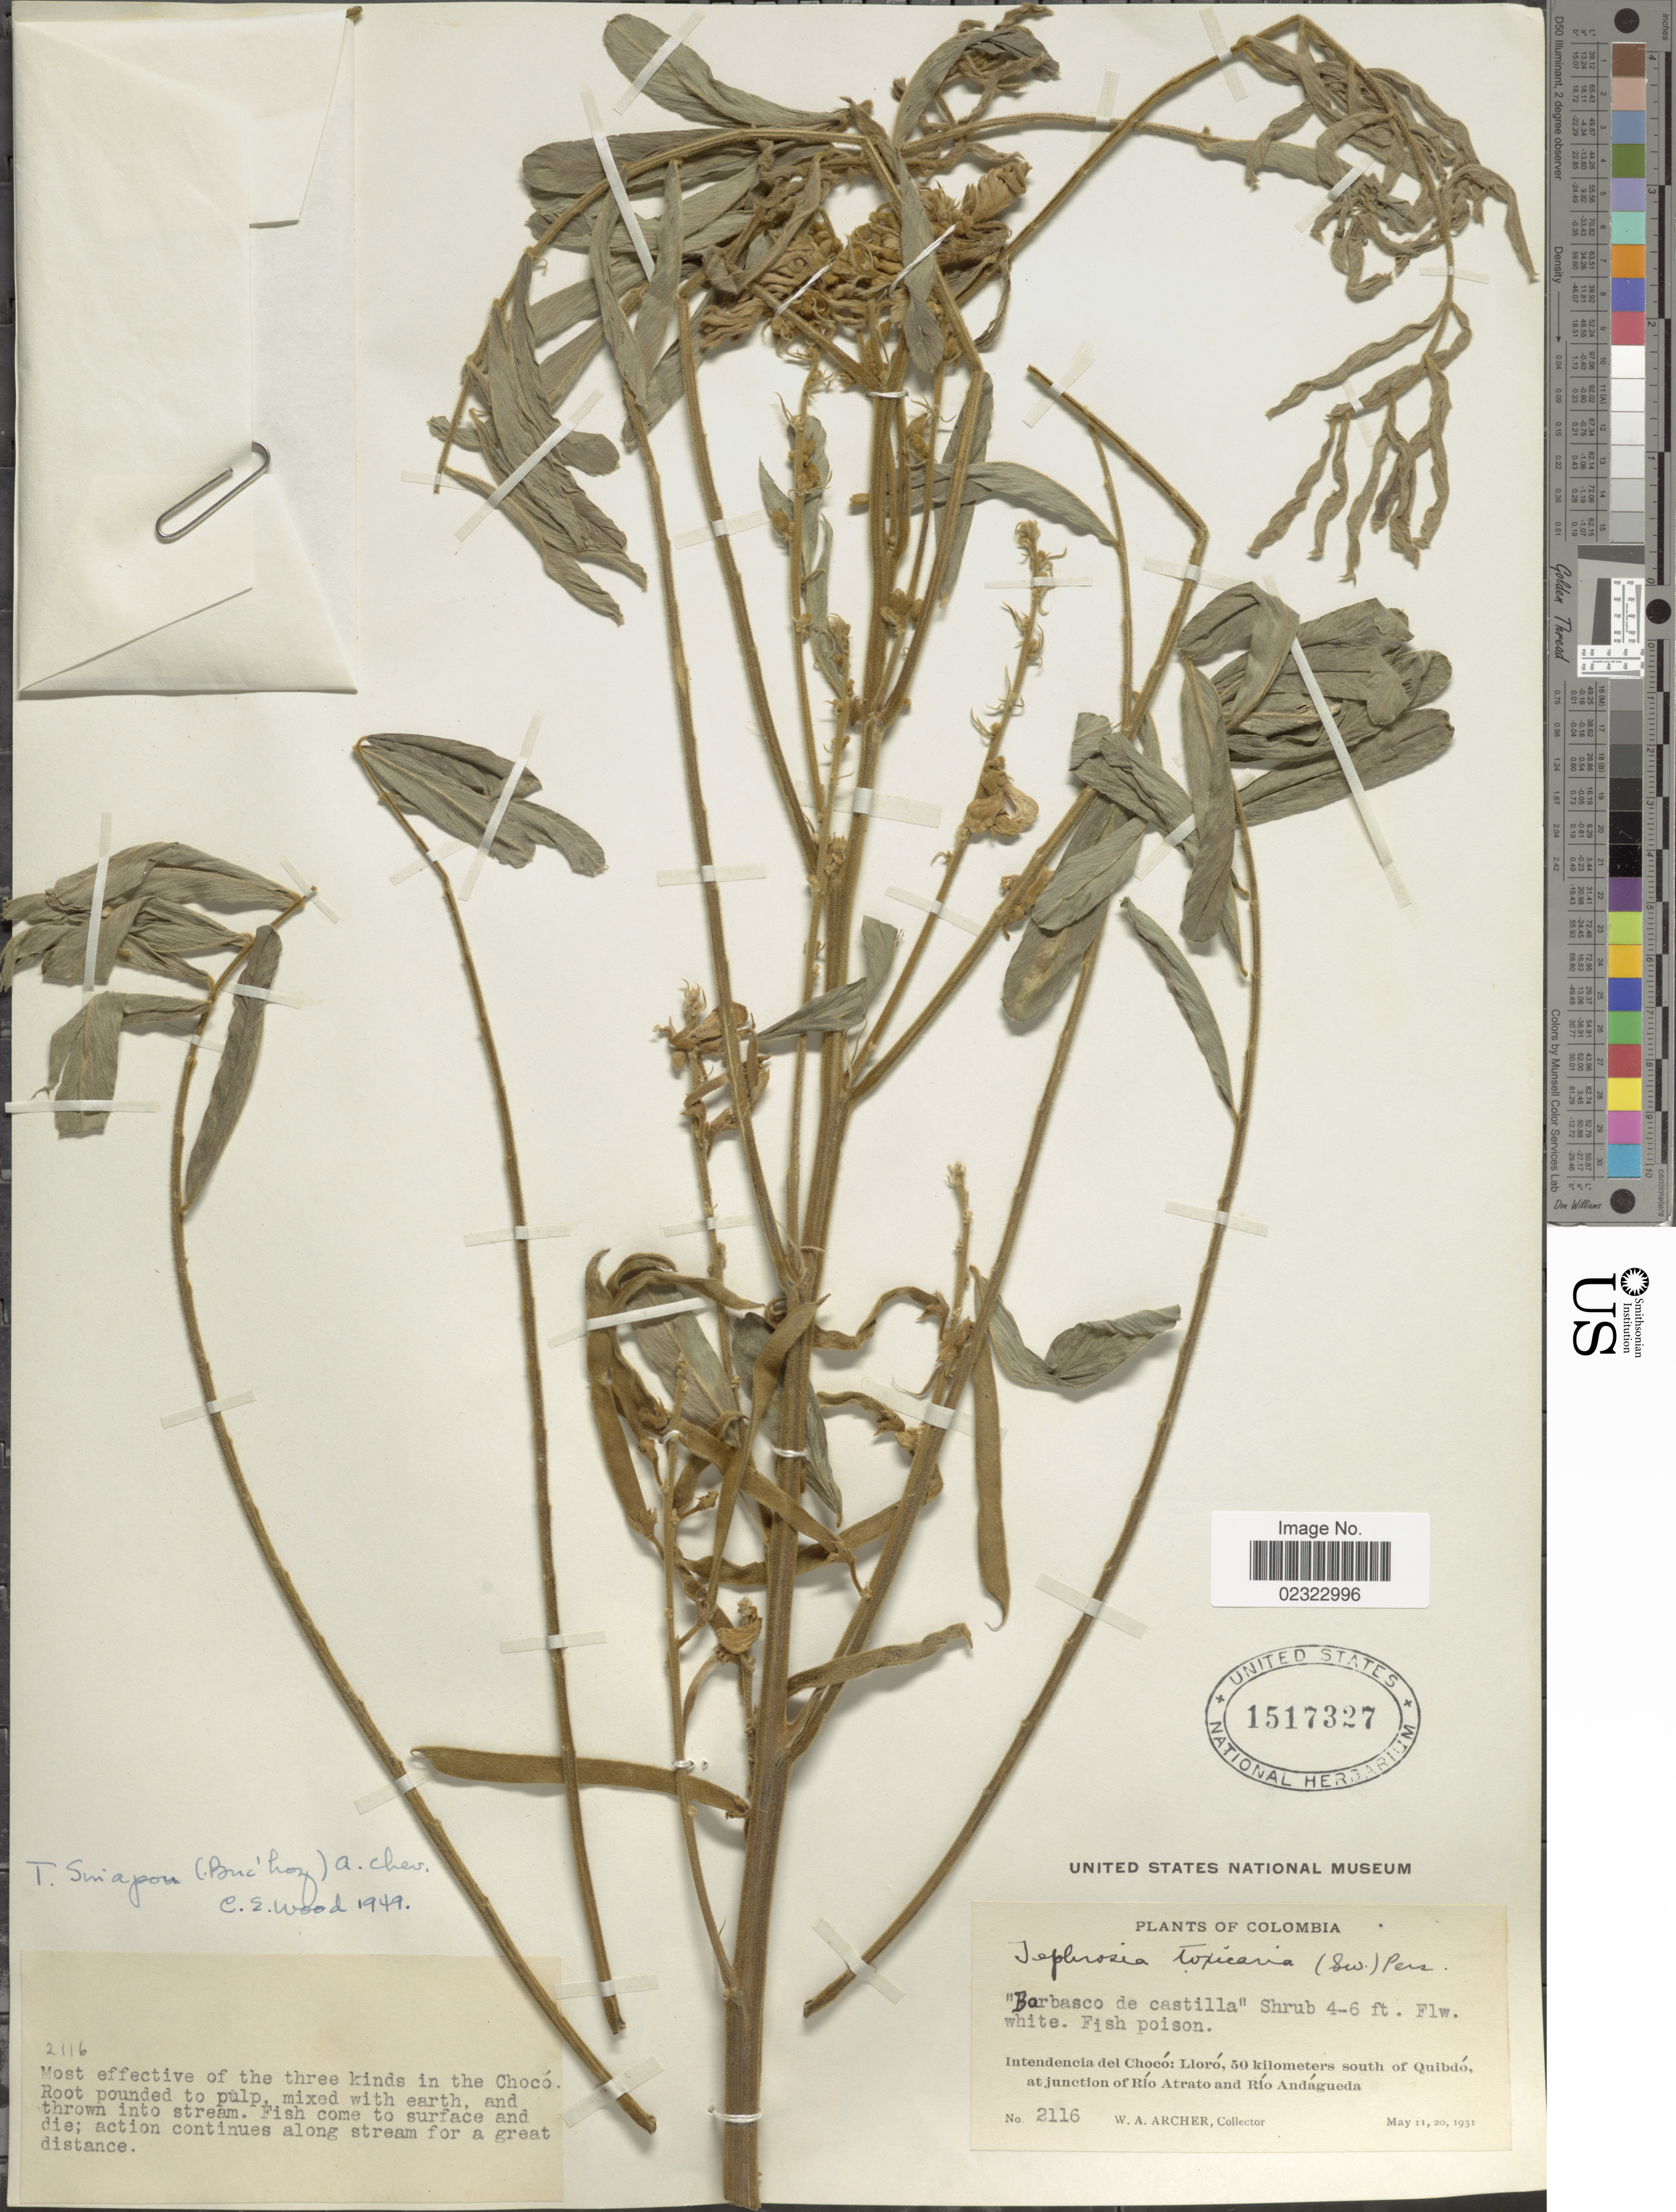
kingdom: Plantae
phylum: Tracheophyta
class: Magnoliopsida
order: Fabales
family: Fabaceae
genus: Tephrosia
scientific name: Tephrosia sinapou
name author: (Buc'hoz) A. Chev.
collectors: W. A. Archer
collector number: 2116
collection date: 1931-05-11/1931-05-20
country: Colombia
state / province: Chocó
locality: Intendencia del Choco: Lloro, 50 kilometers south of Quibdo at junction of Rio Atrato and Rio Andagueda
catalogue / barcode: US 1517327